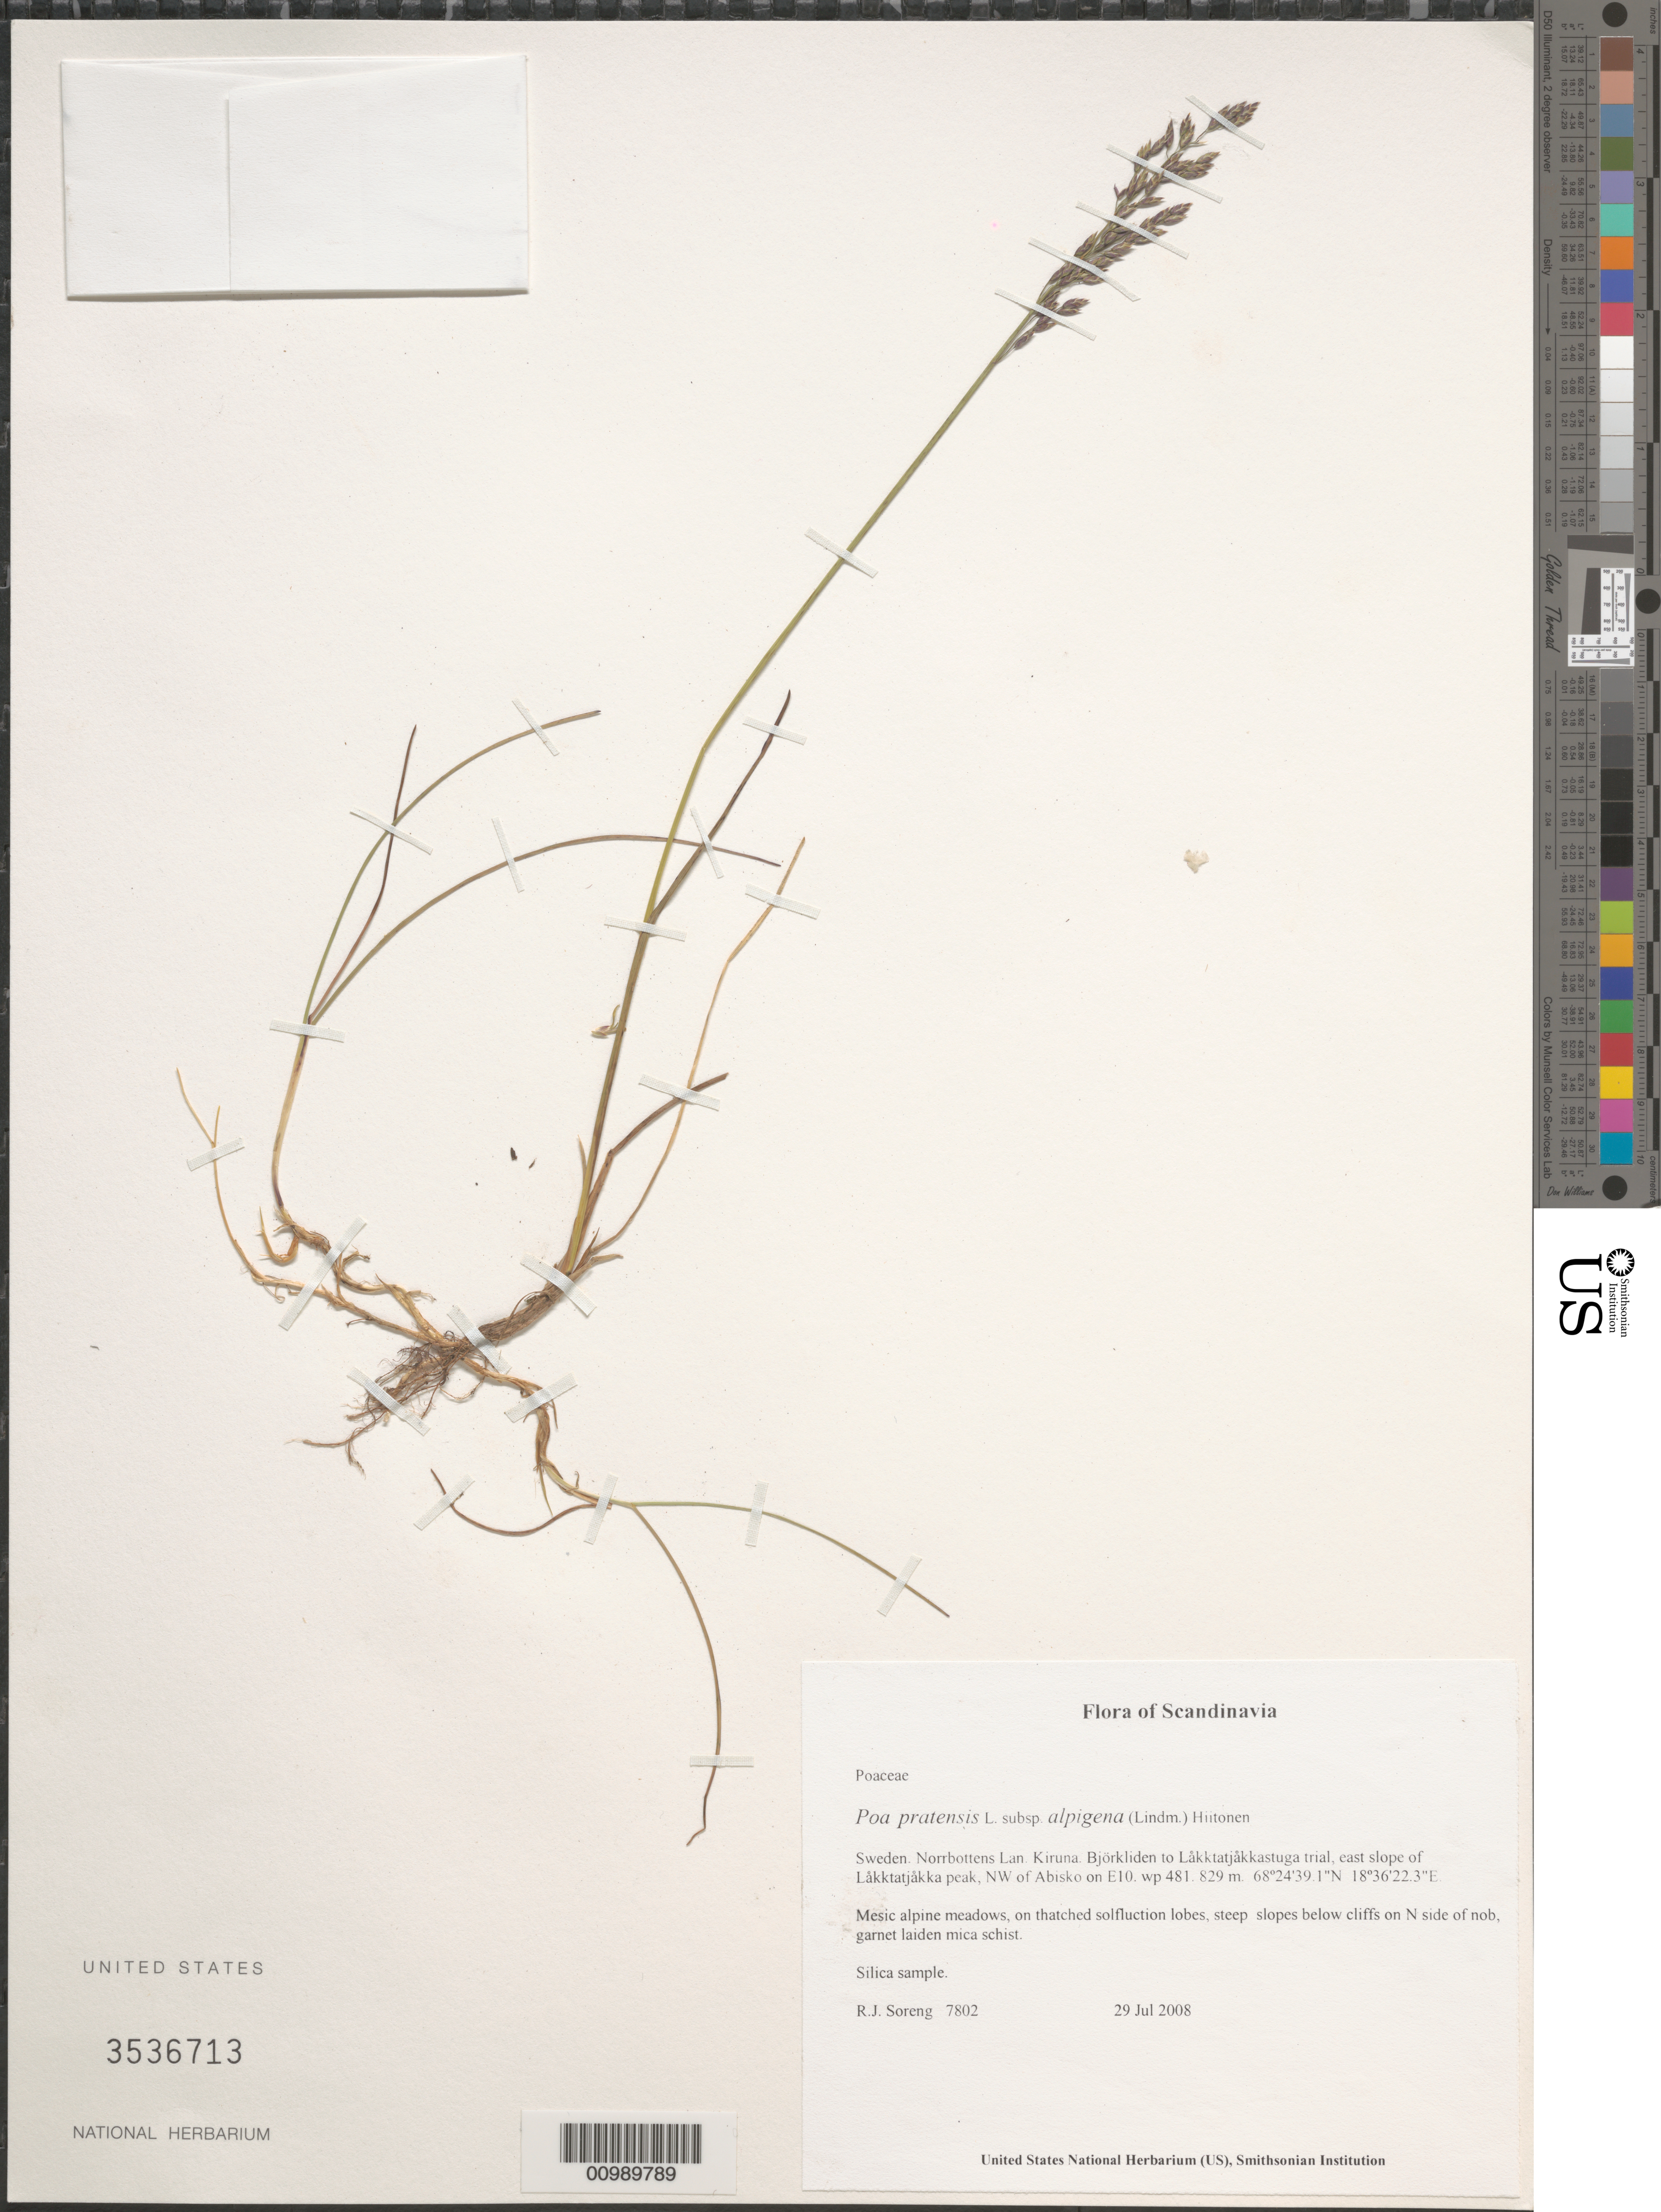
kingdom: Plantae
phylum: Tracheophyta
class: Liliopsida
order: Poales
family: Poaceae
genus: Poa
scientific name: Poa pratensis subsp. alpigena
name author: (Lindm.) Hiitonen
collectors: R. J. Soreng & N. L. Soreng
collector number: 7802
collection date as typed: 29 Jul 2008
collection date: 2008-07-29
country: Sweden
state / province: Norrbotten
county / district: Kiruna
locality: Björkliden to Låkktatjåkkastuga trail, east slope of Låkktatjåkka peak, NW of Abisko on E10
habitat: Mesic alpine meadows, on thatched solfluction lobes, steep slopes below cliffs on N side of nob, garnet laiden mica schist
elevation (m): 829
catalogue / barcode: US 3536713